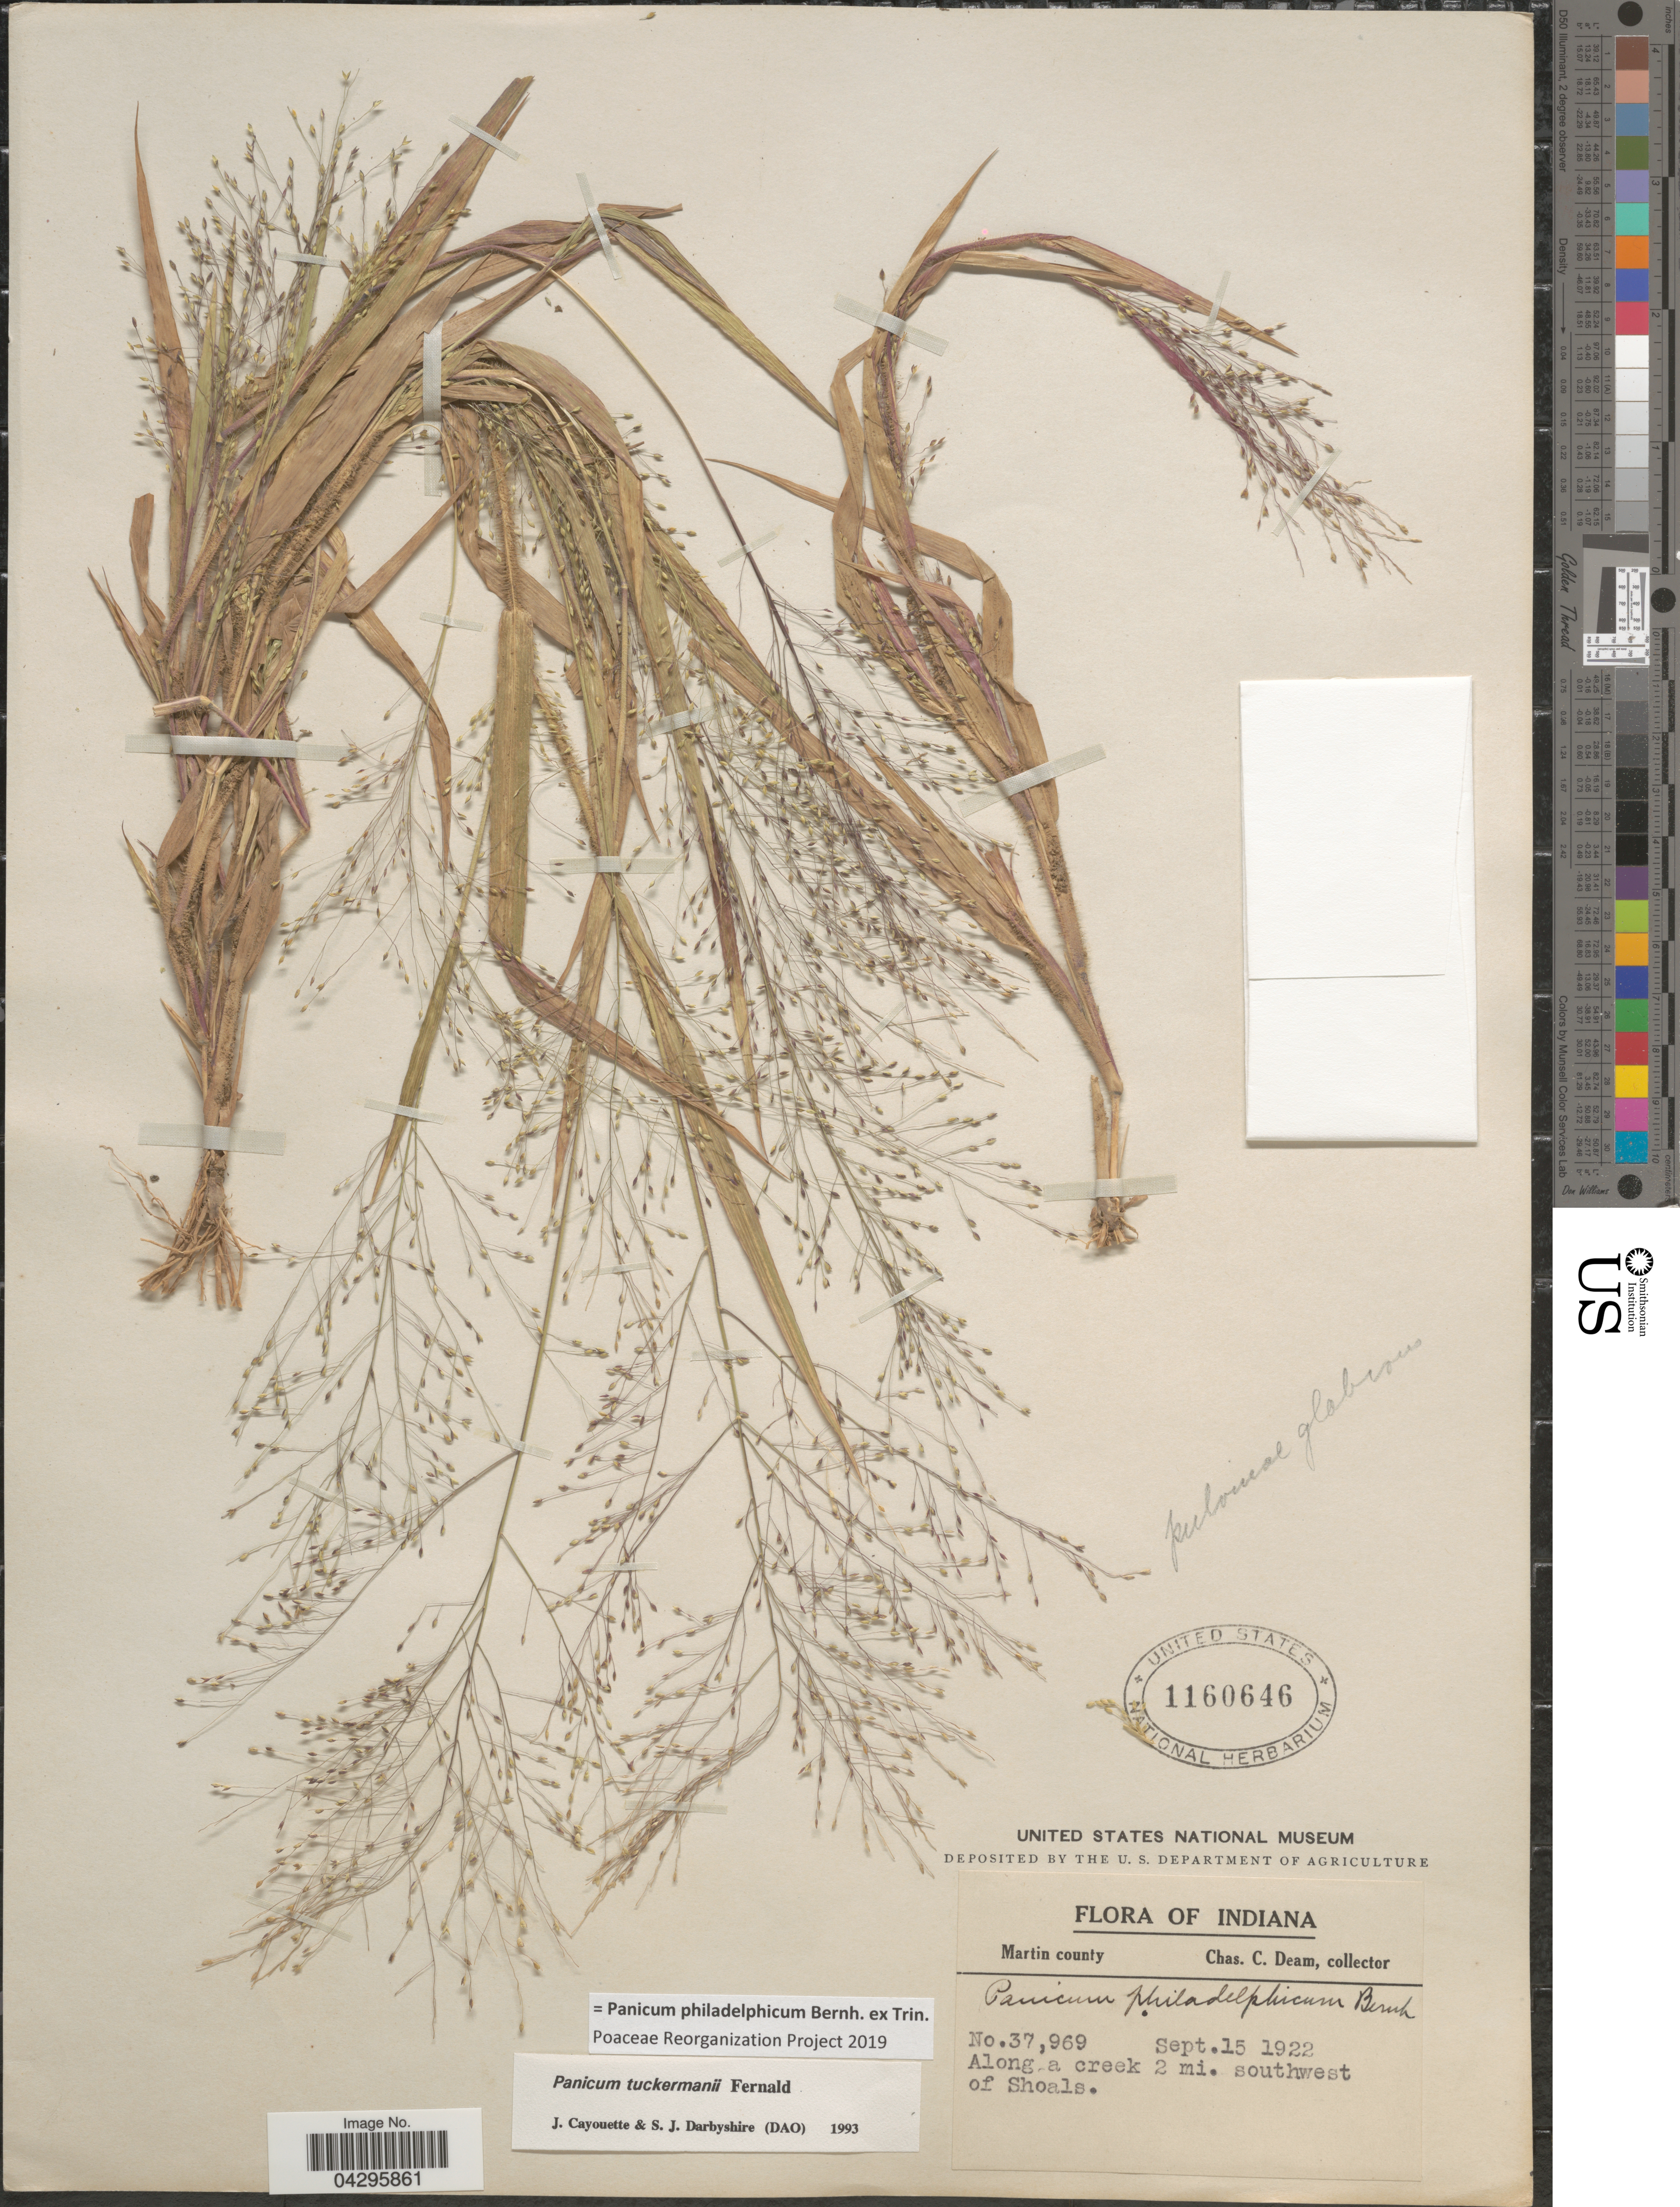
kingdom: Plantae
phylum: Tracheophyta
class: Liliopsida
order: Poales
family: Poaceae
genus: Panicum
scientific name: Panicum philadelphicum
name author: Bernh. ex Trin.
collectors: C. C. Deam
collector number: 37969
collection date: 1922-09-15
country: United States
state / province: Indiana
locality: Martin county. Along a creek 2 mi. southwest of Shoals.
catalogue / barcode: US 1160646